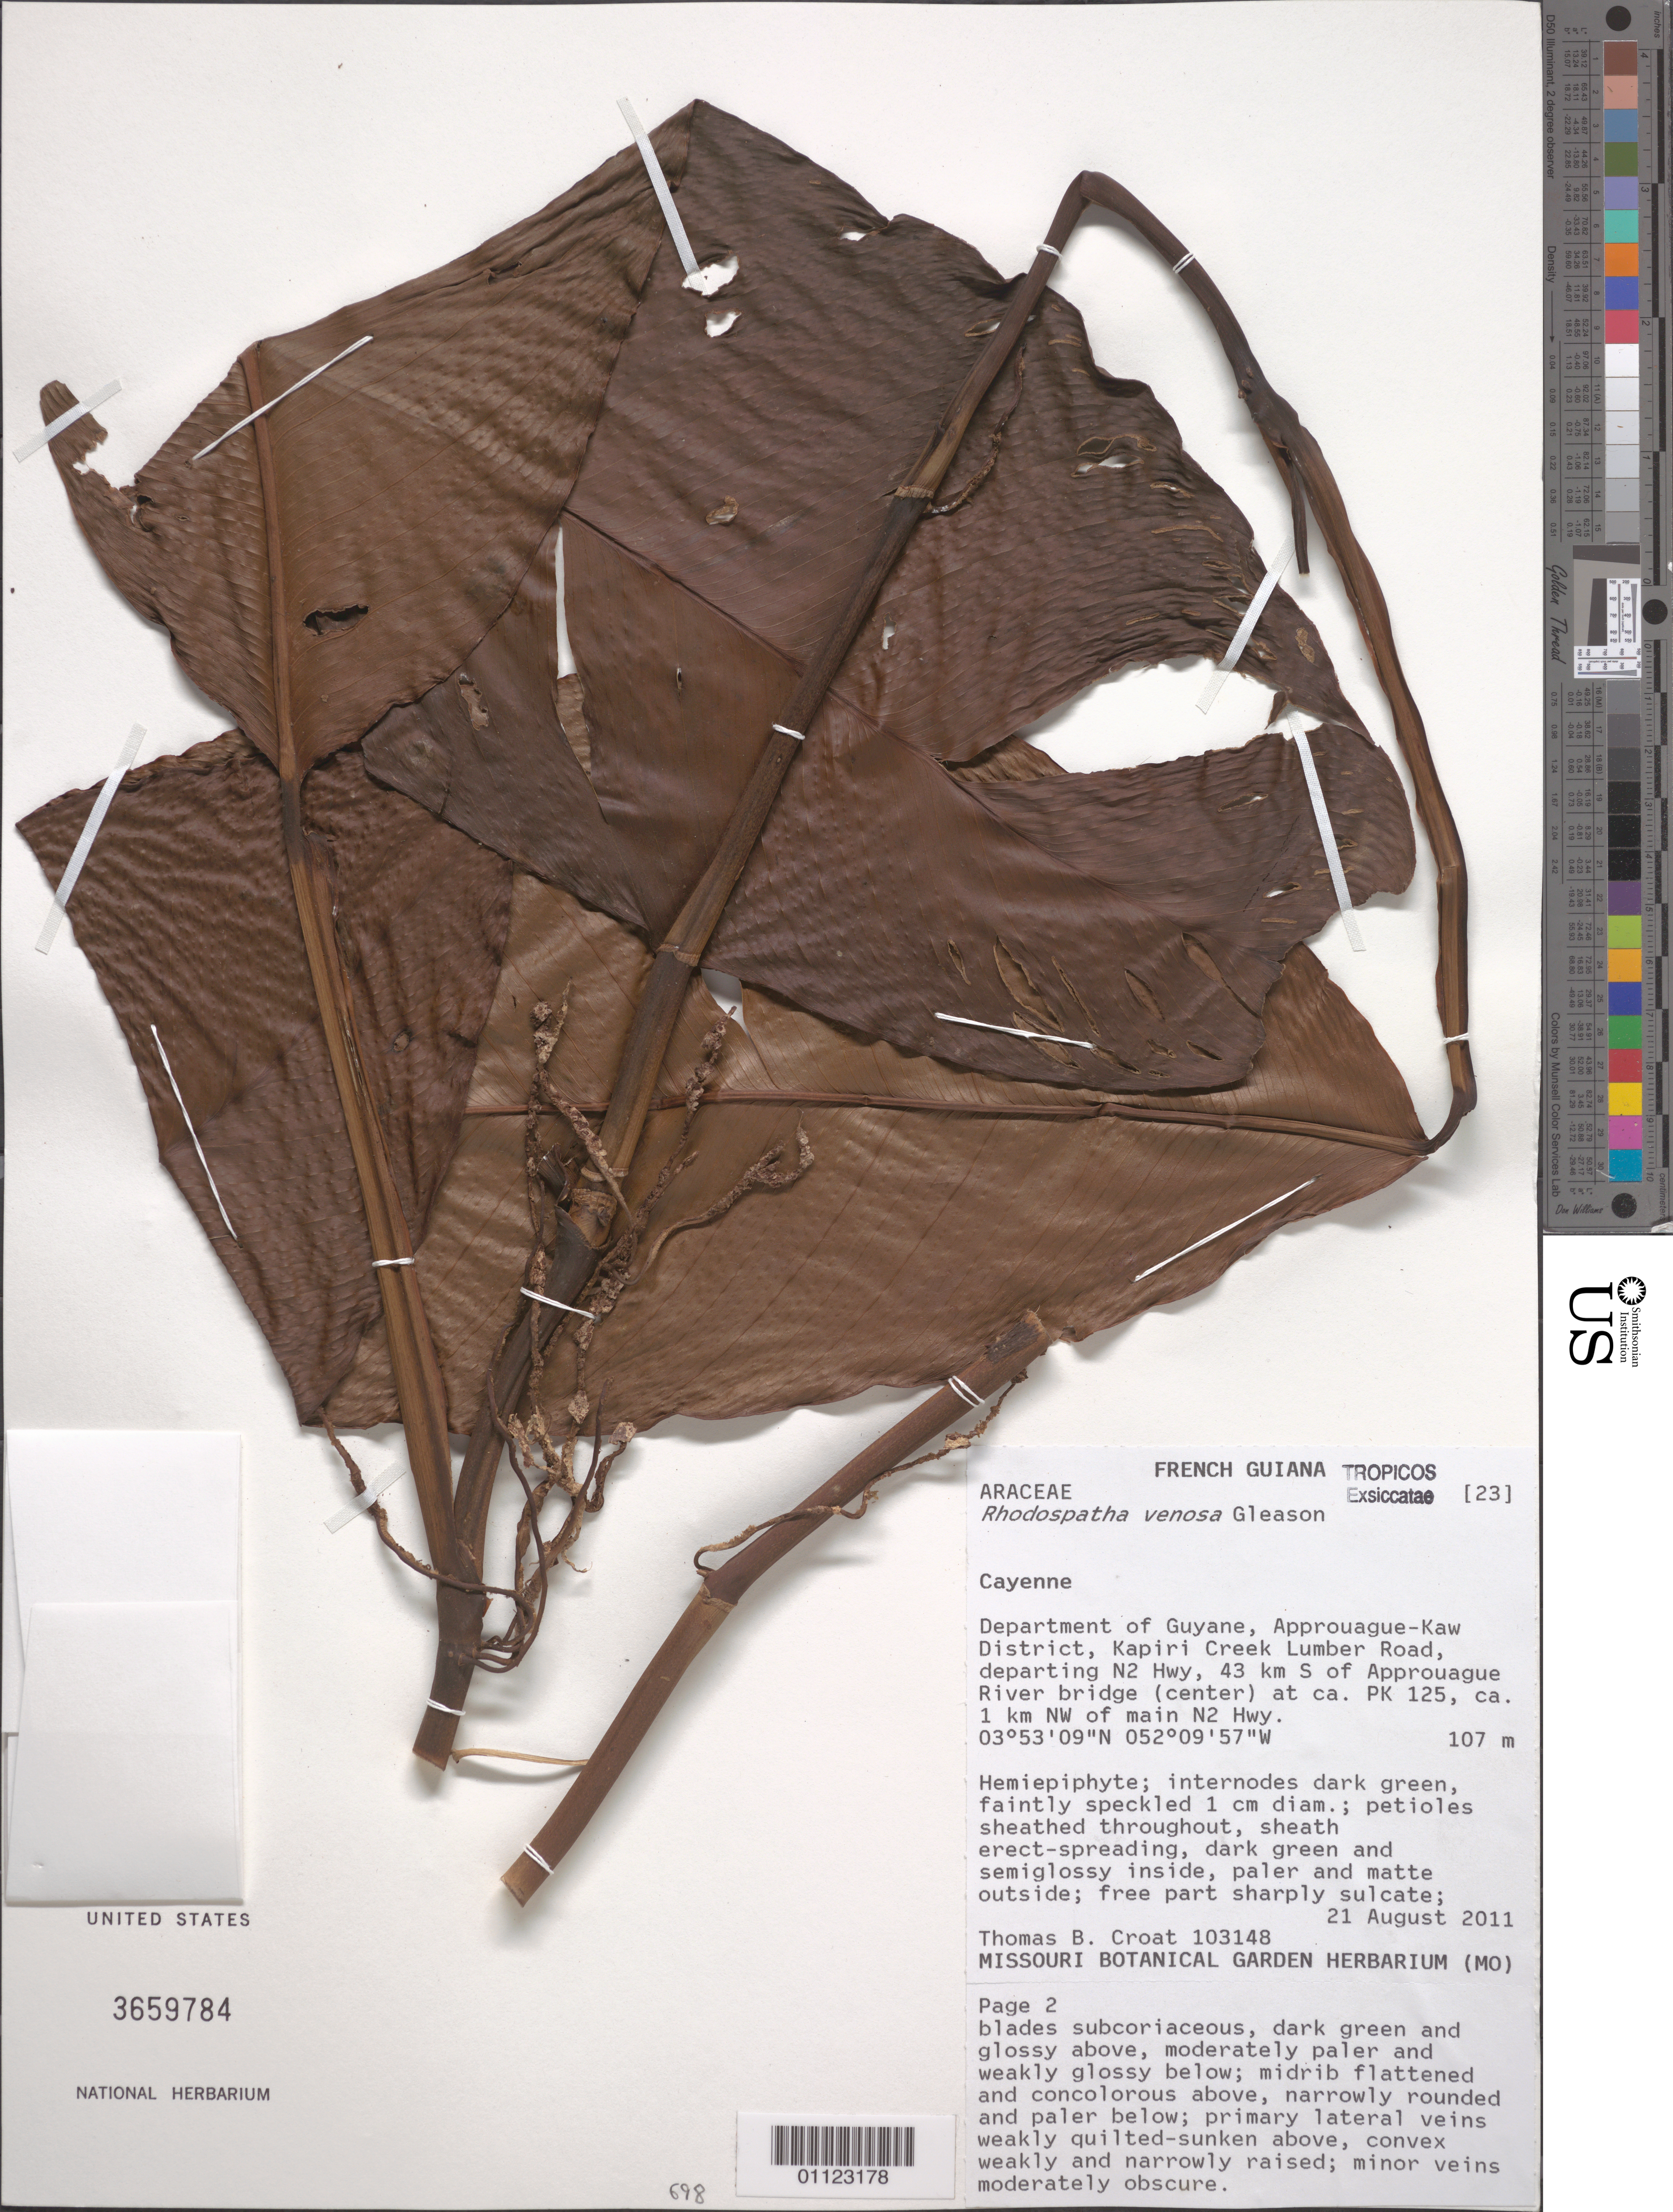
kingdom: Plantae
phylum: Tracheophyta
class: Liliopsida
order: Alismatales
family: Araceae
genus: Rhodospatha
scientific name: Rhodospatha venosa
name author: Gleason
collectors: T. B. Croat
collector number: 103148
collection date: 2011-08-21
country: French Guiana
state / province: Cayenne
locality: Department of Guyane, Approuague-Kaw District, Kapiri Creek Lumber Road, departing N2 Hwy, 43 km S of Approuague River bridge (center) at ca. PK 125, ca. 1 km NW of main N2 Hwy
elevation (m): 107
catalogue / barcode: US 3659784